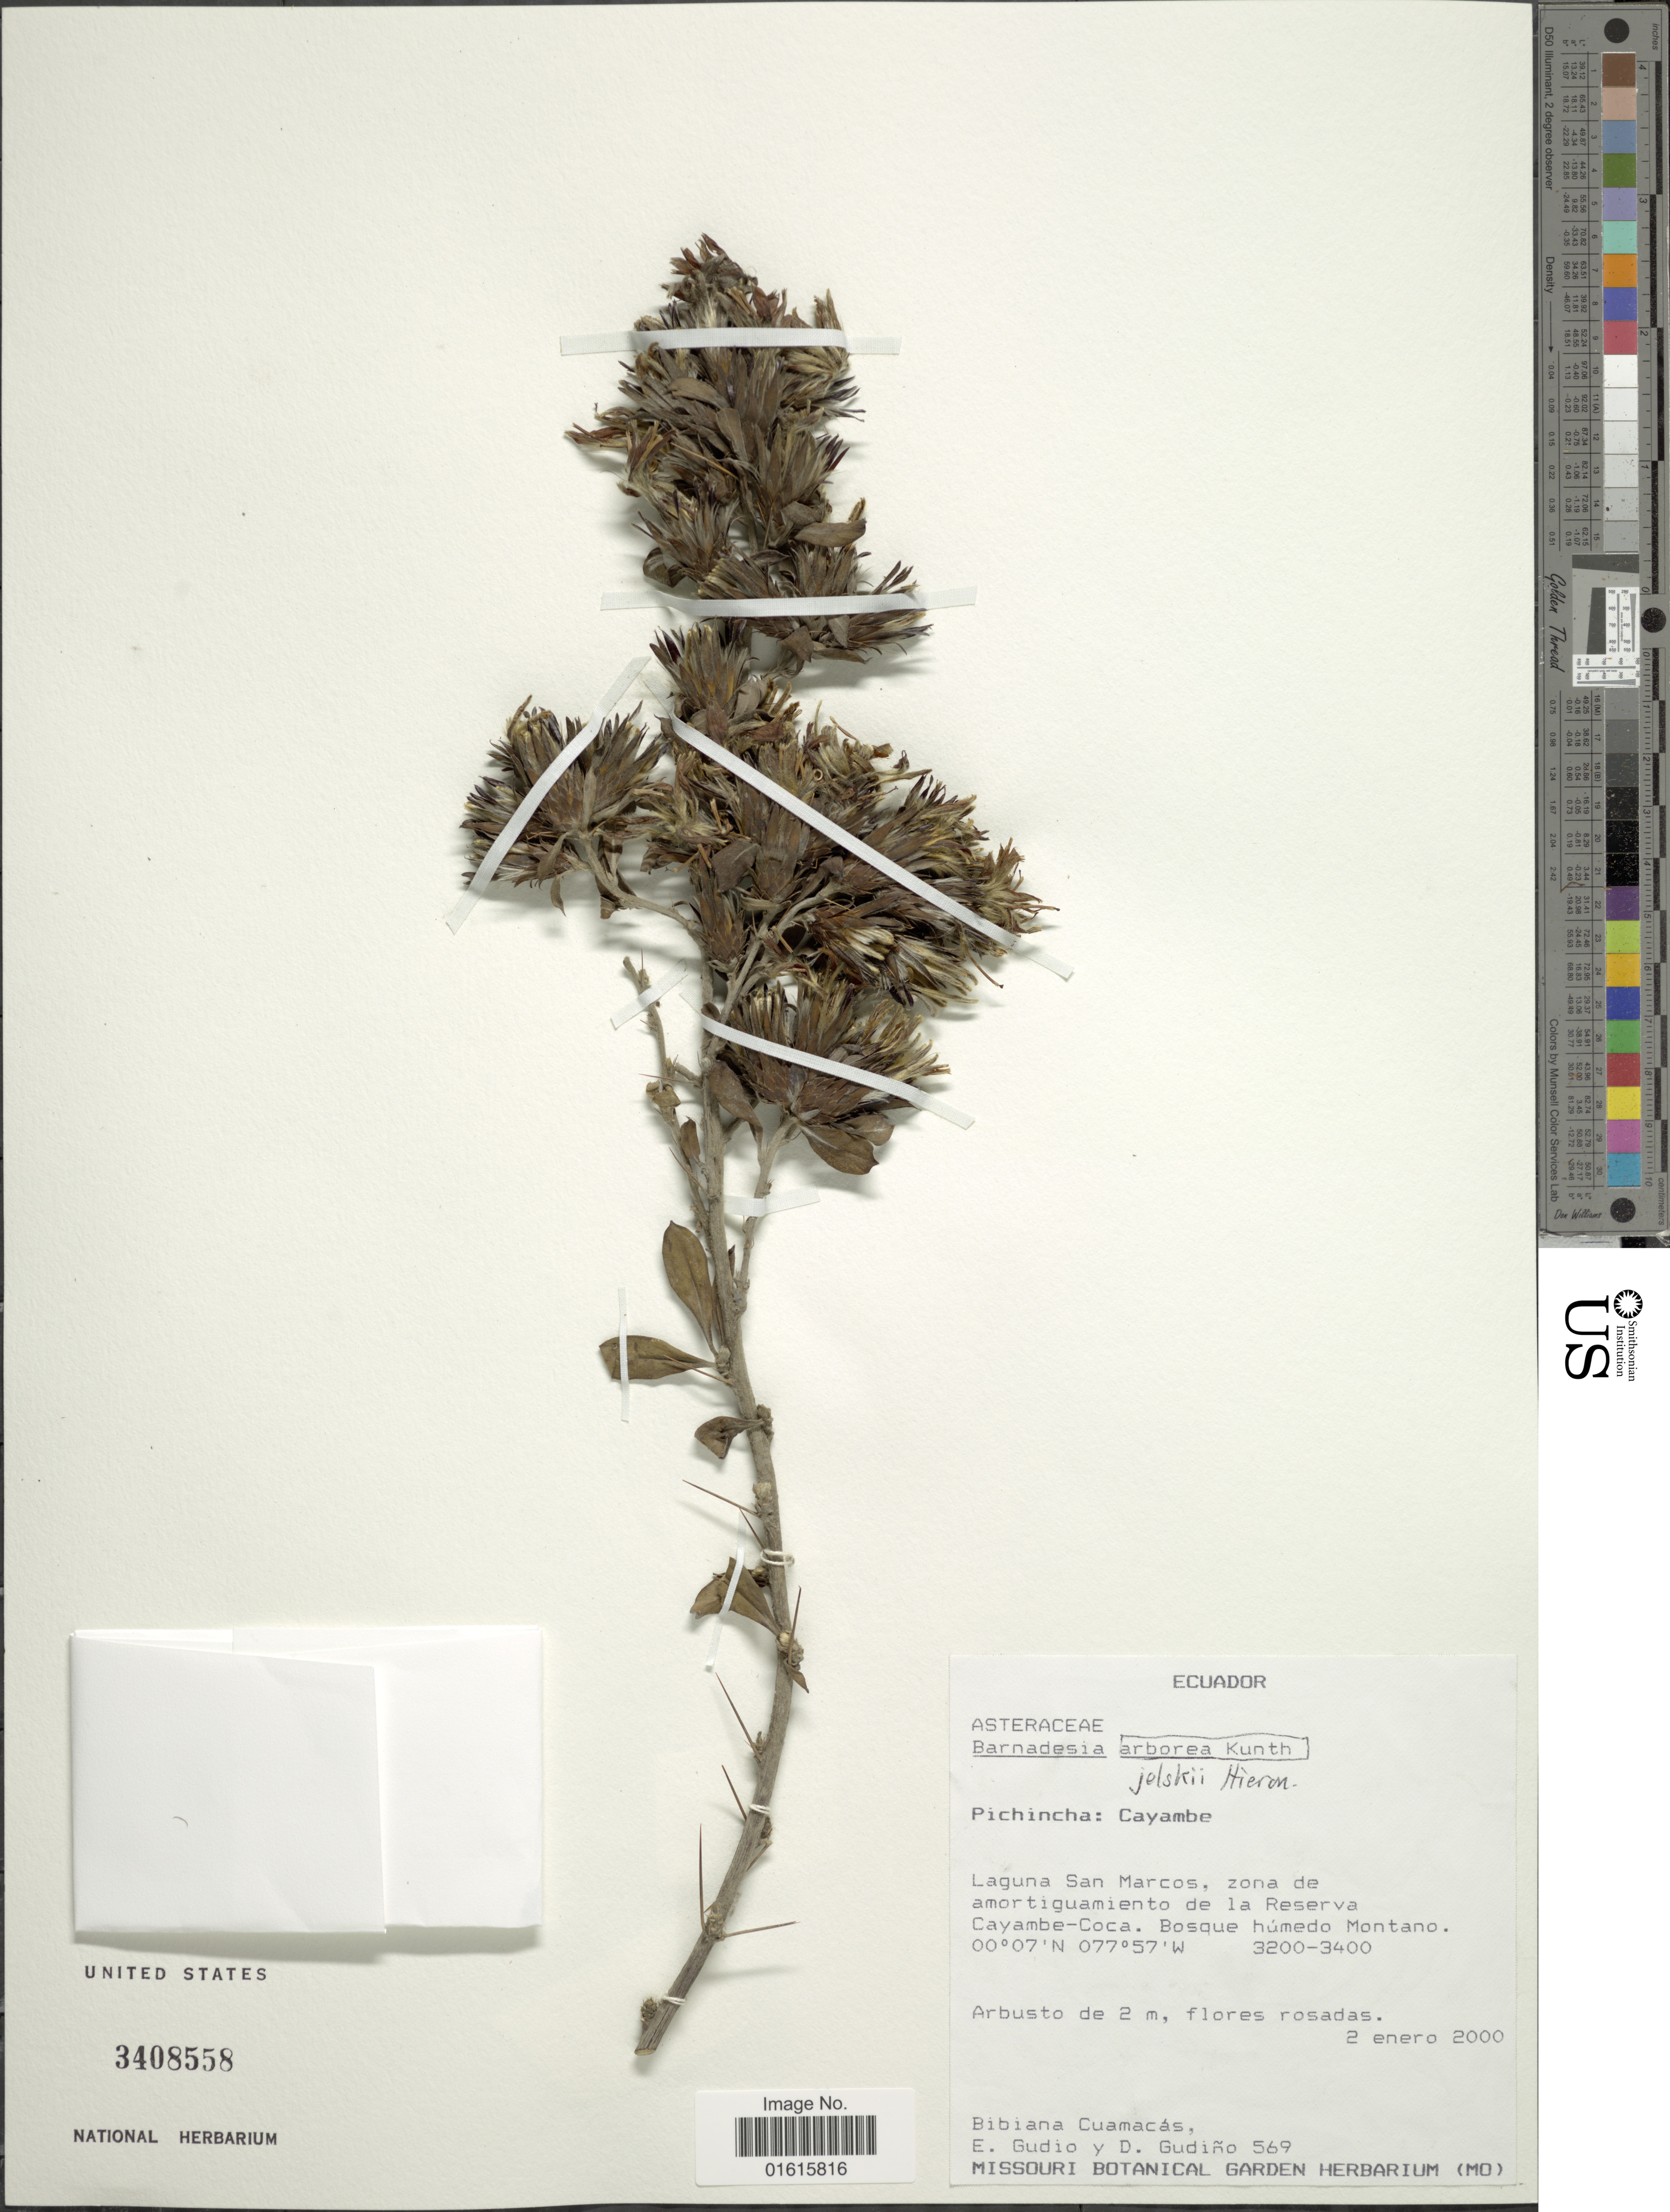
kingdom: Plantae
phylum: Tracheophyta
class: Magnoliopsida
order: Asterales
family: Asteraceae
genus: Barnadesia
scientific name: Barnadesia jelski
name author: Hieron.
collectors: B. Cuamacas, E. Gudio & D. Gudiño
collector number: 569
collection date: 2000-01-02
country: Ecuador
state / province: Pichincha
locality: Cayambe, Laguna San Marcos, zona de amortiguamiento de la Reseva Cayambe-Coca. Bosque humedo Montano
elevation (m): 3200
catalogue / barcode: US 3408558